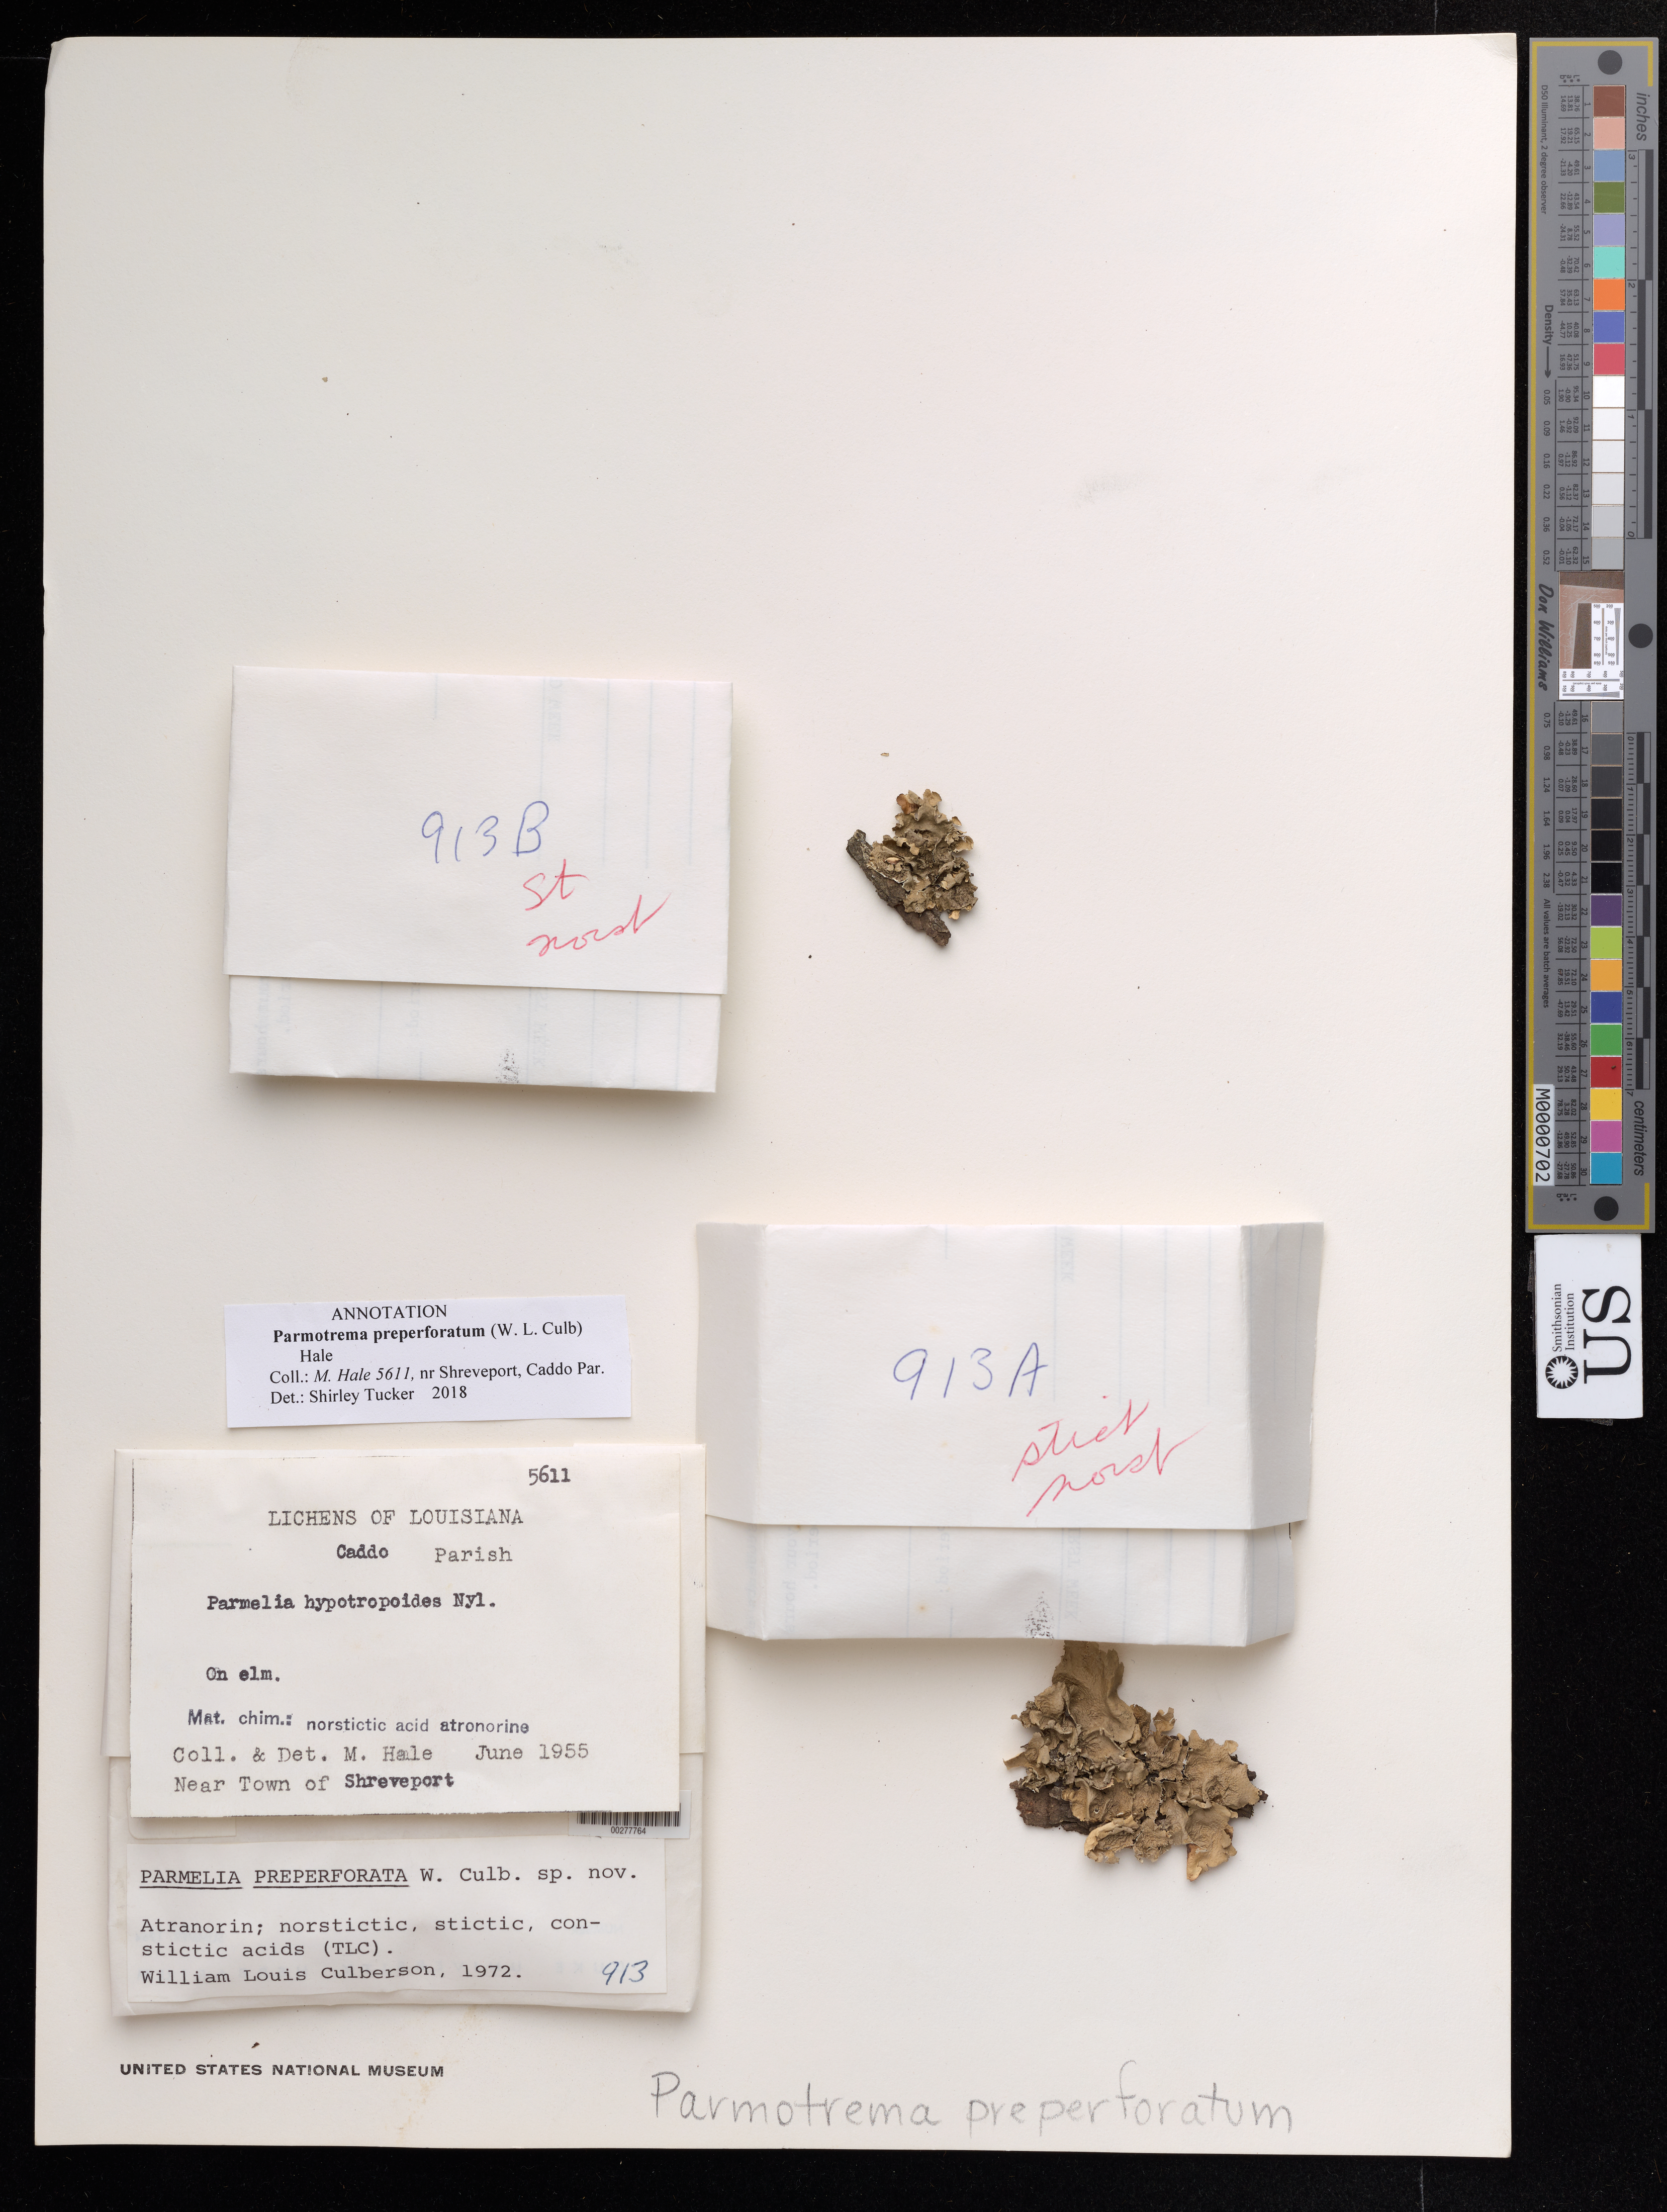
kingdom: Fungi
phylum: Ascomycota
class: Lecanoromycetes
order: Lecanorales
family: Parmeliaceae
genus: Parmotrema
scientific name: Parmotrema preperforatum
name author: (W.L. Culb.) Hale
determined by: Tucker, S. C.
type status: Paratype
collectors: M. Hale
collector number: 5611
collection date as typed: Jun 1955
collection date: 1955-06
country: United States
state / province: Louisiana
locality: Caddo parish, near shreveport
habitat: Tree